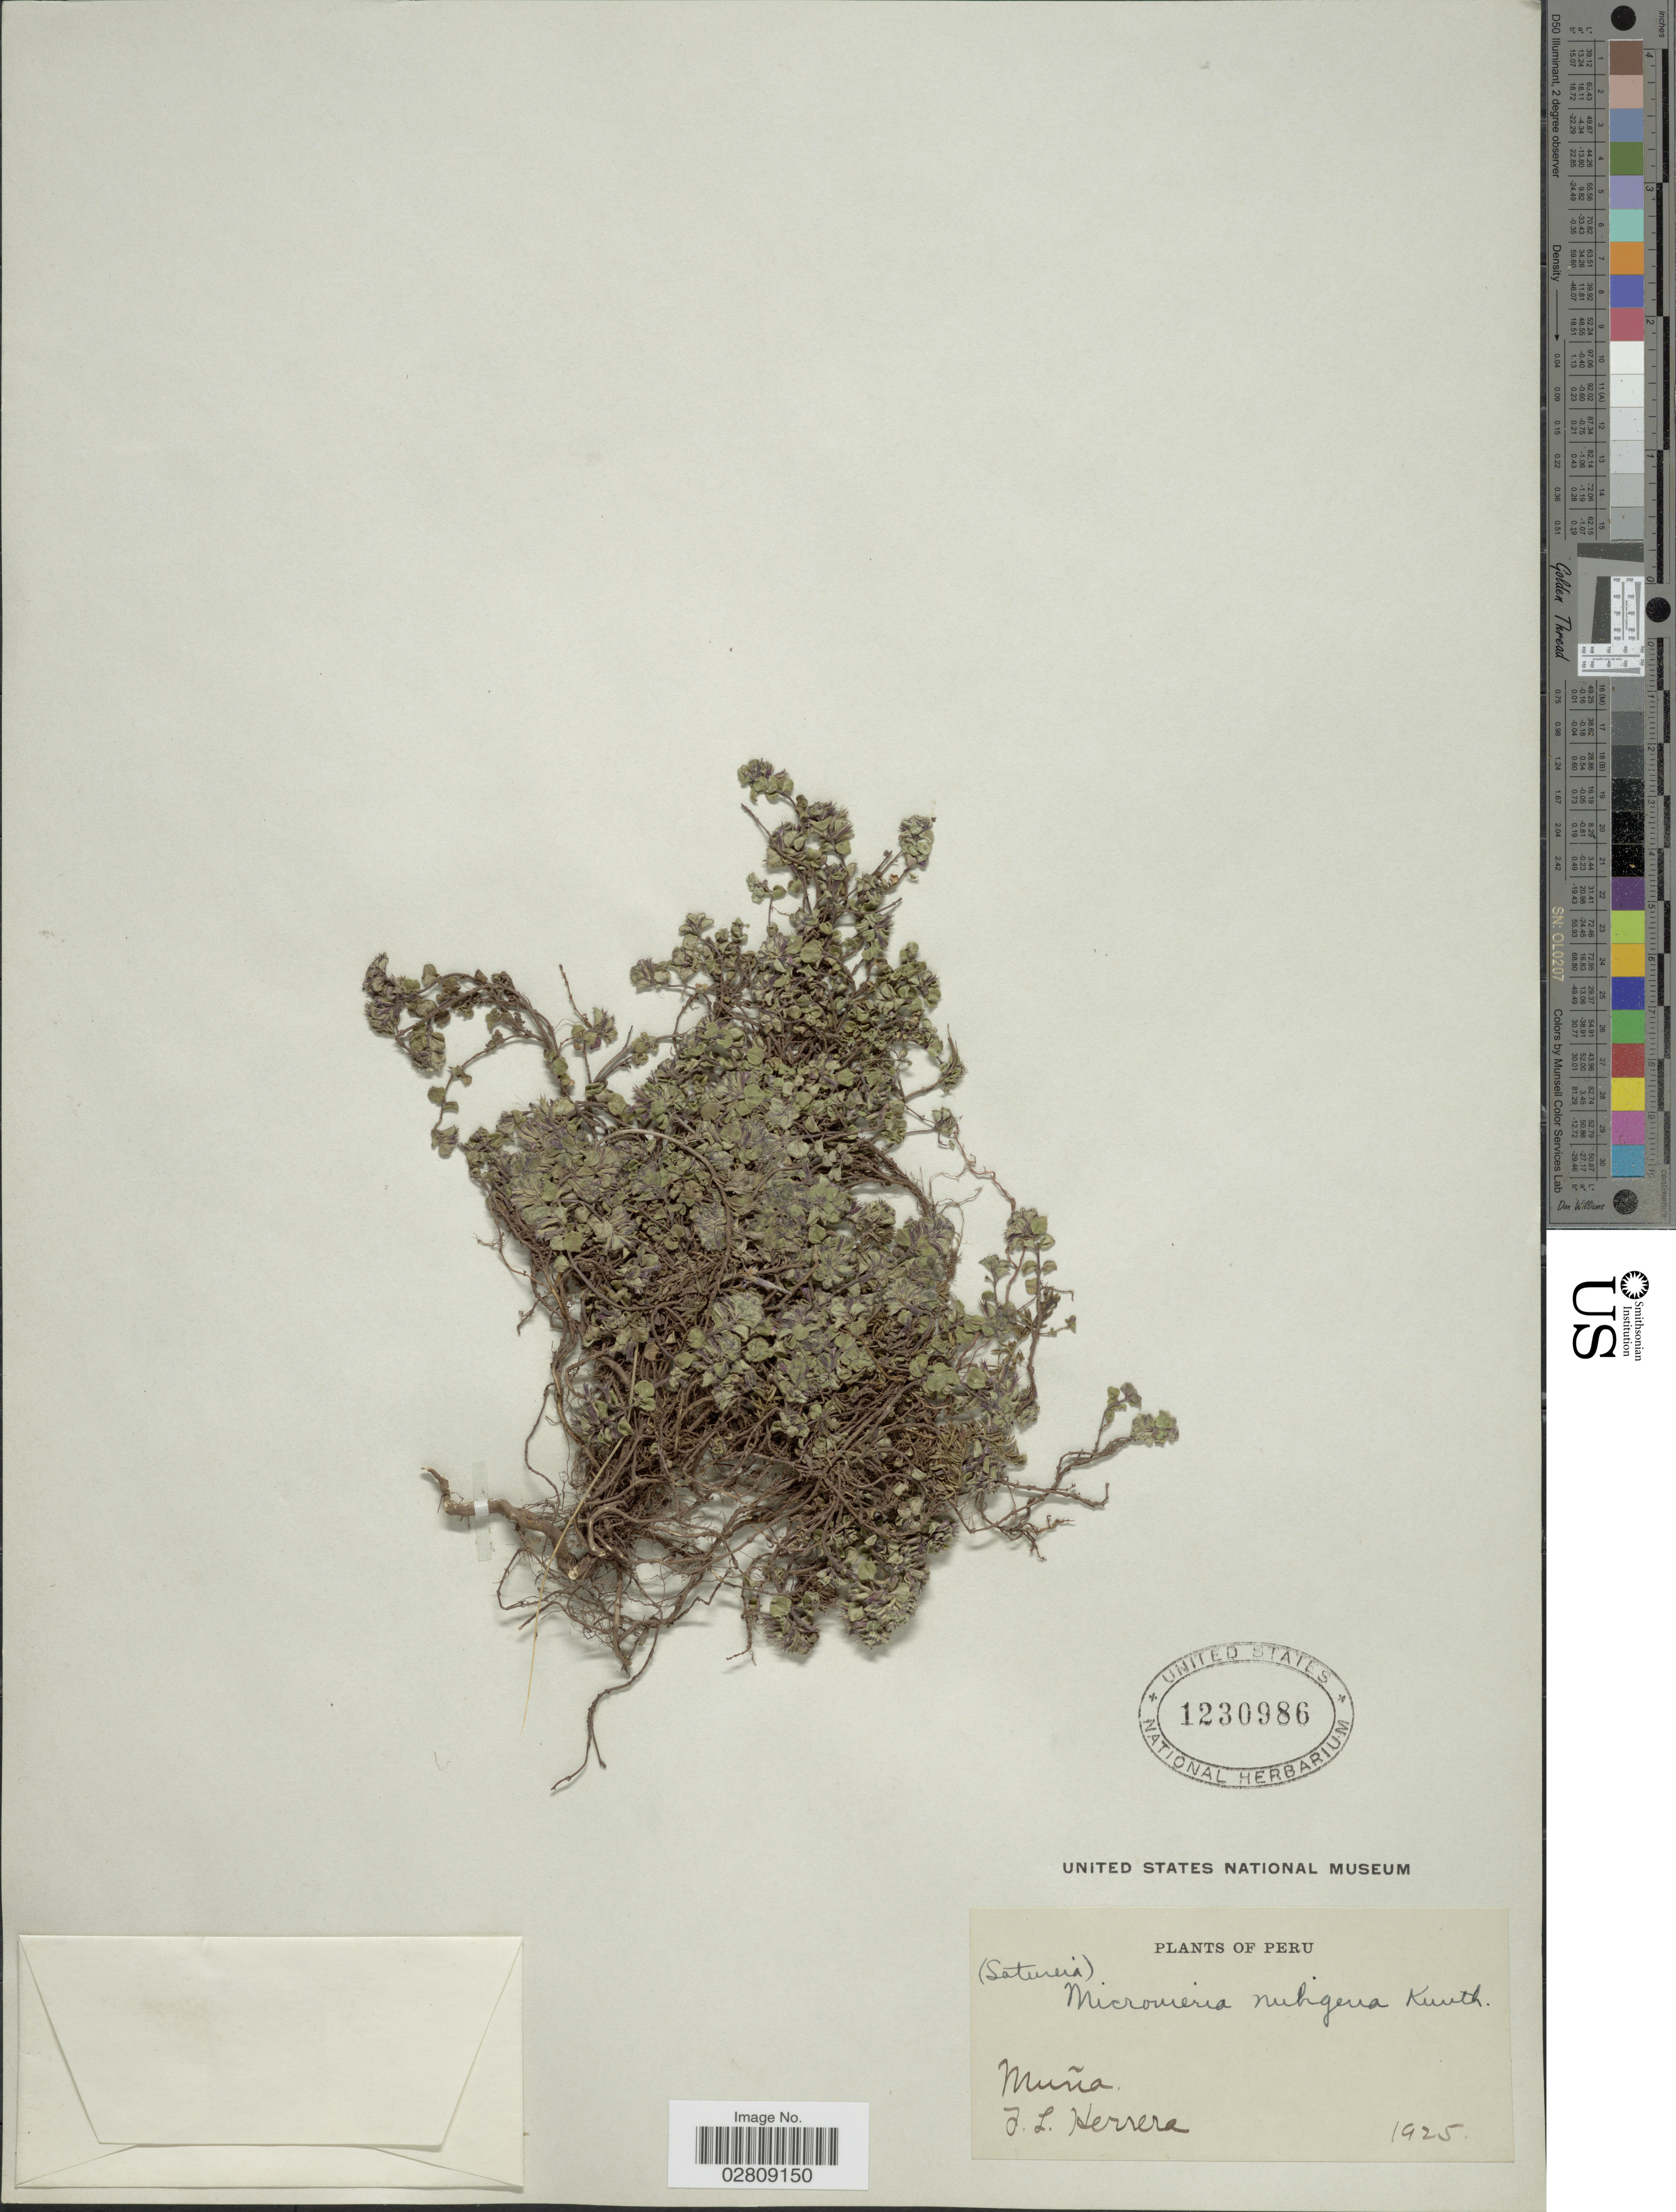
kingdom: Plantae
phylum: Tracheophyta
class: Magnoliopsida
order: Lamiales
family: Lamiaceae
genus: Hedeoma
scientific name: Hedeoma mandoniana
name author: Wedd.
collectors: J. L. Herrera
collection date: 1925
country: Peru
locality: Muña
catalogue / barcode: US 1230986